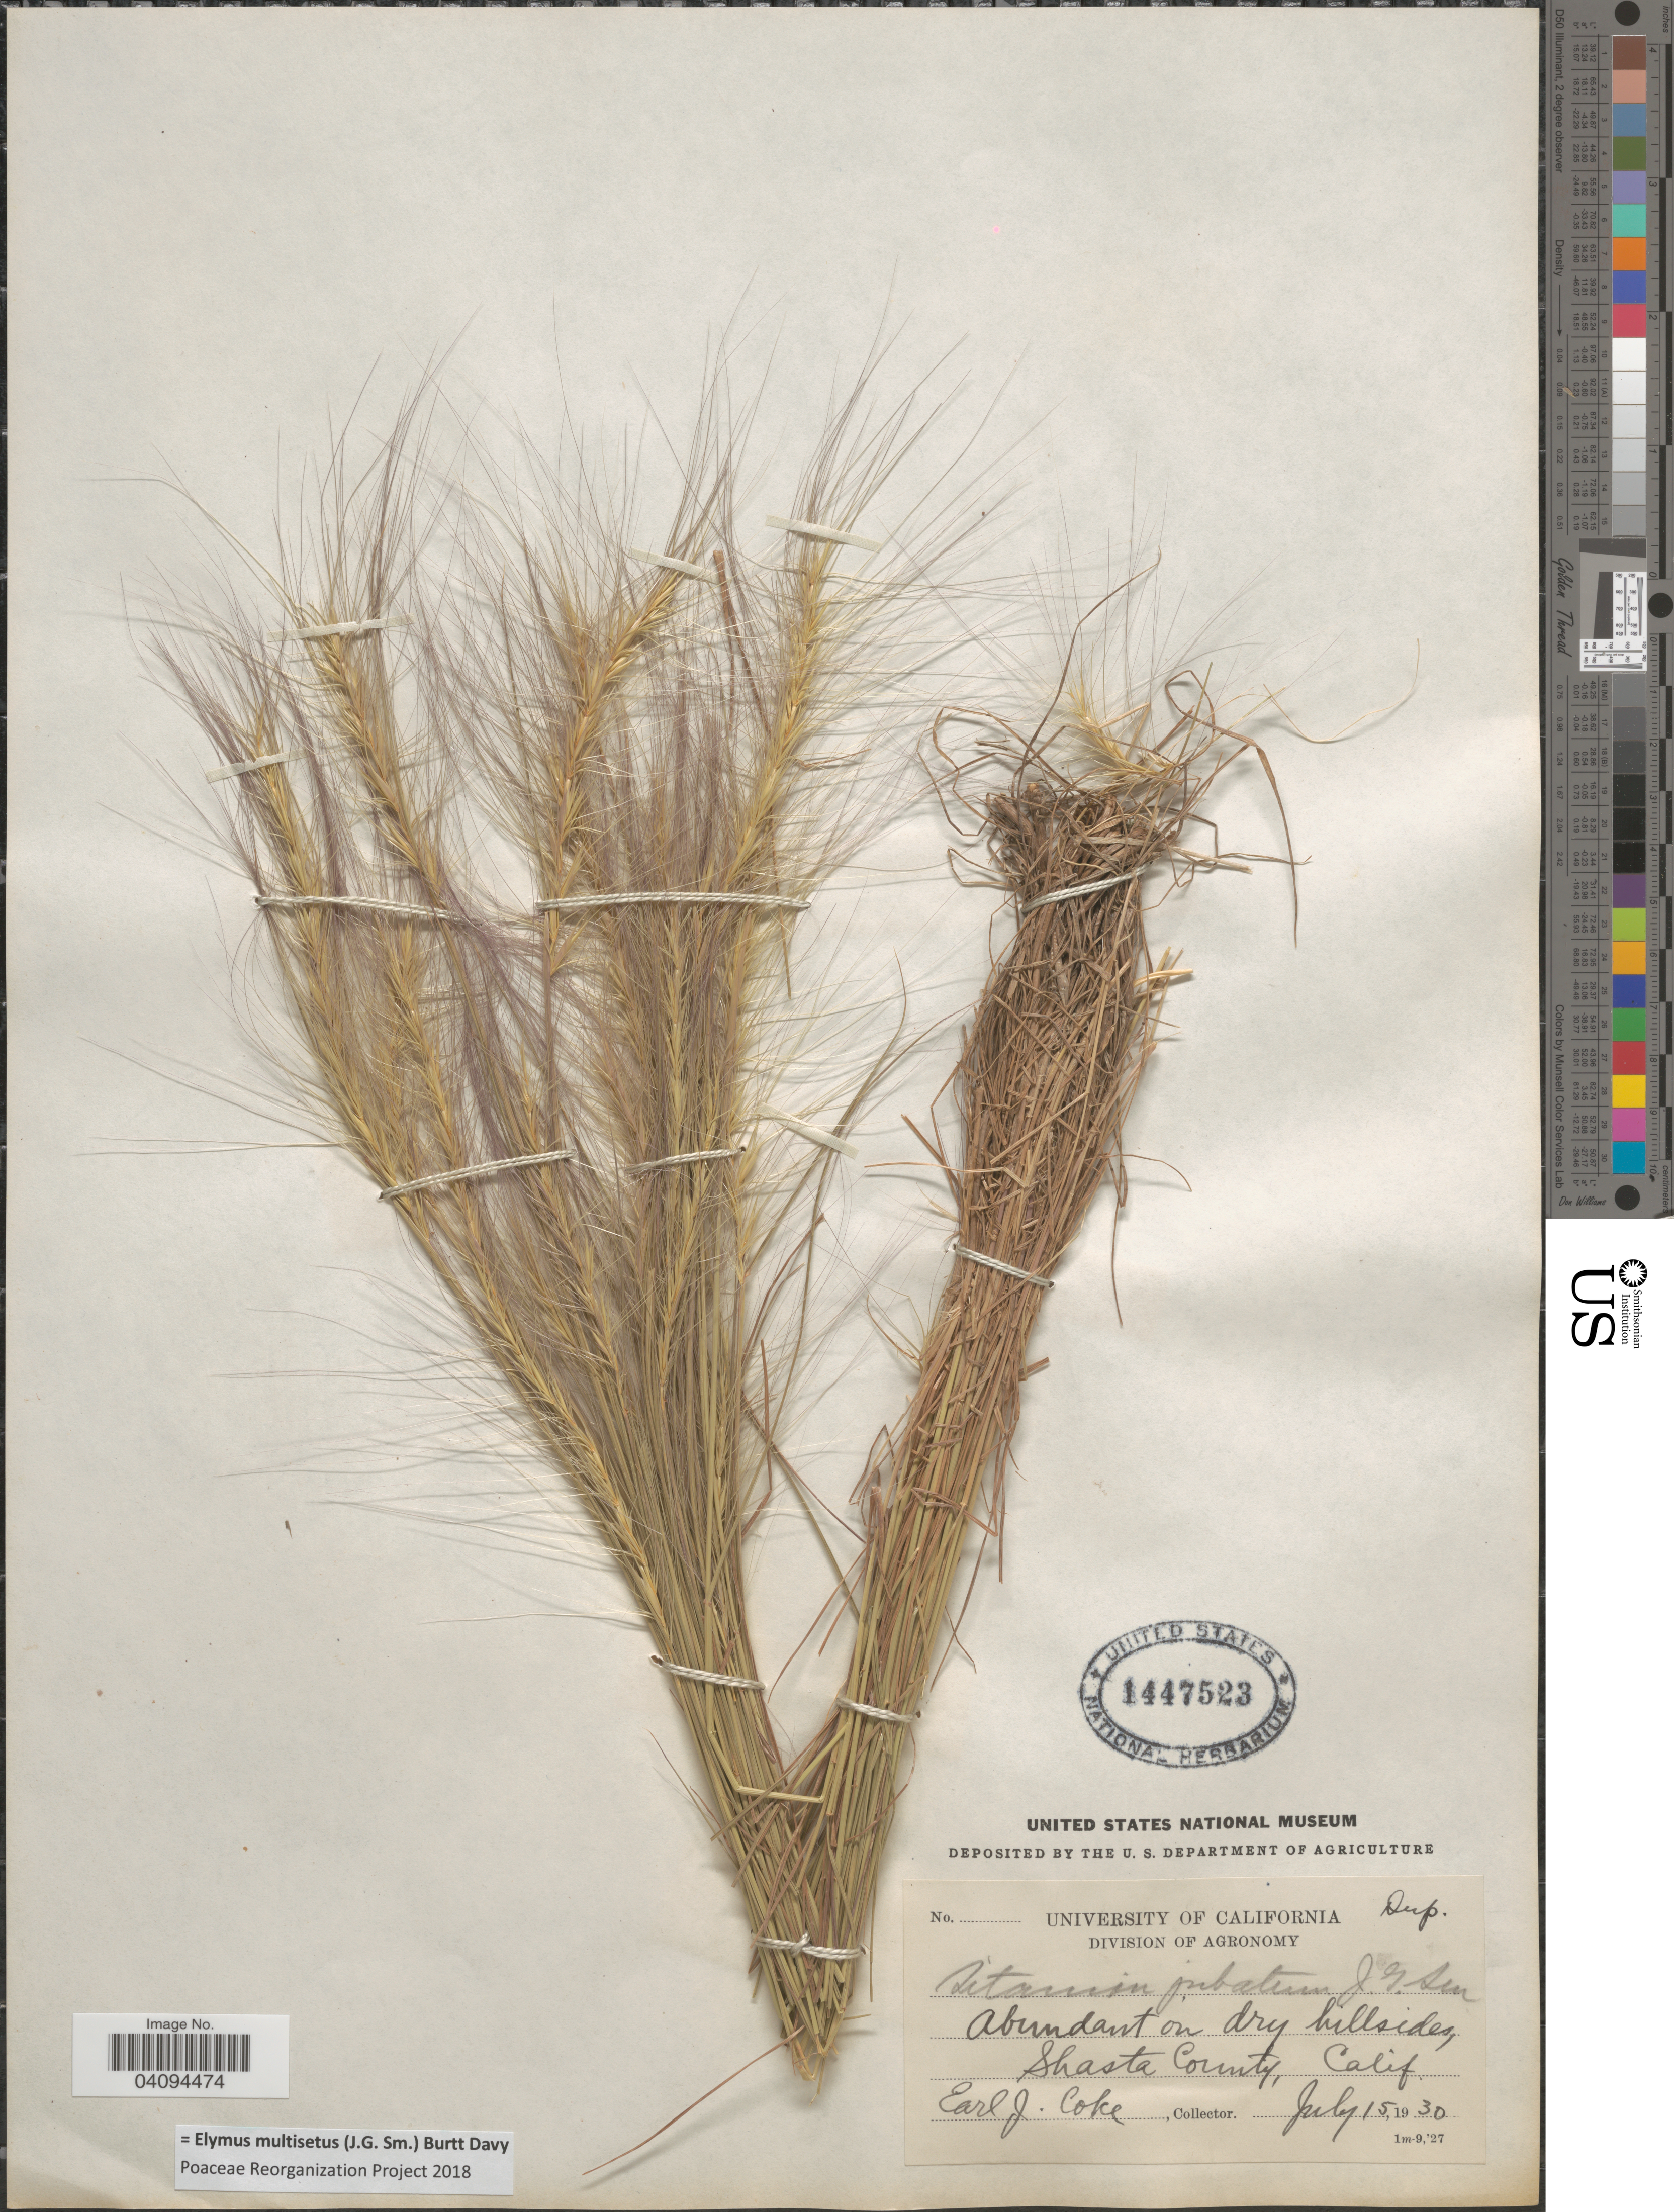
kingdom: Plantae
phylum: Tracheophyta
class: Liliopsida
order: Poales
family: Poaceae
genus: Elymus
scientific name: Elymus multisetus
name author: (J.G. Sm.) Burtt Davy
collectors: E. Coke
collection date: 1930-07-15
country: United States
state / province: California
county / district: Shasta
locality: Abundant on dry hillsides, Shasta County.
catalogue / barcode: US 1447523